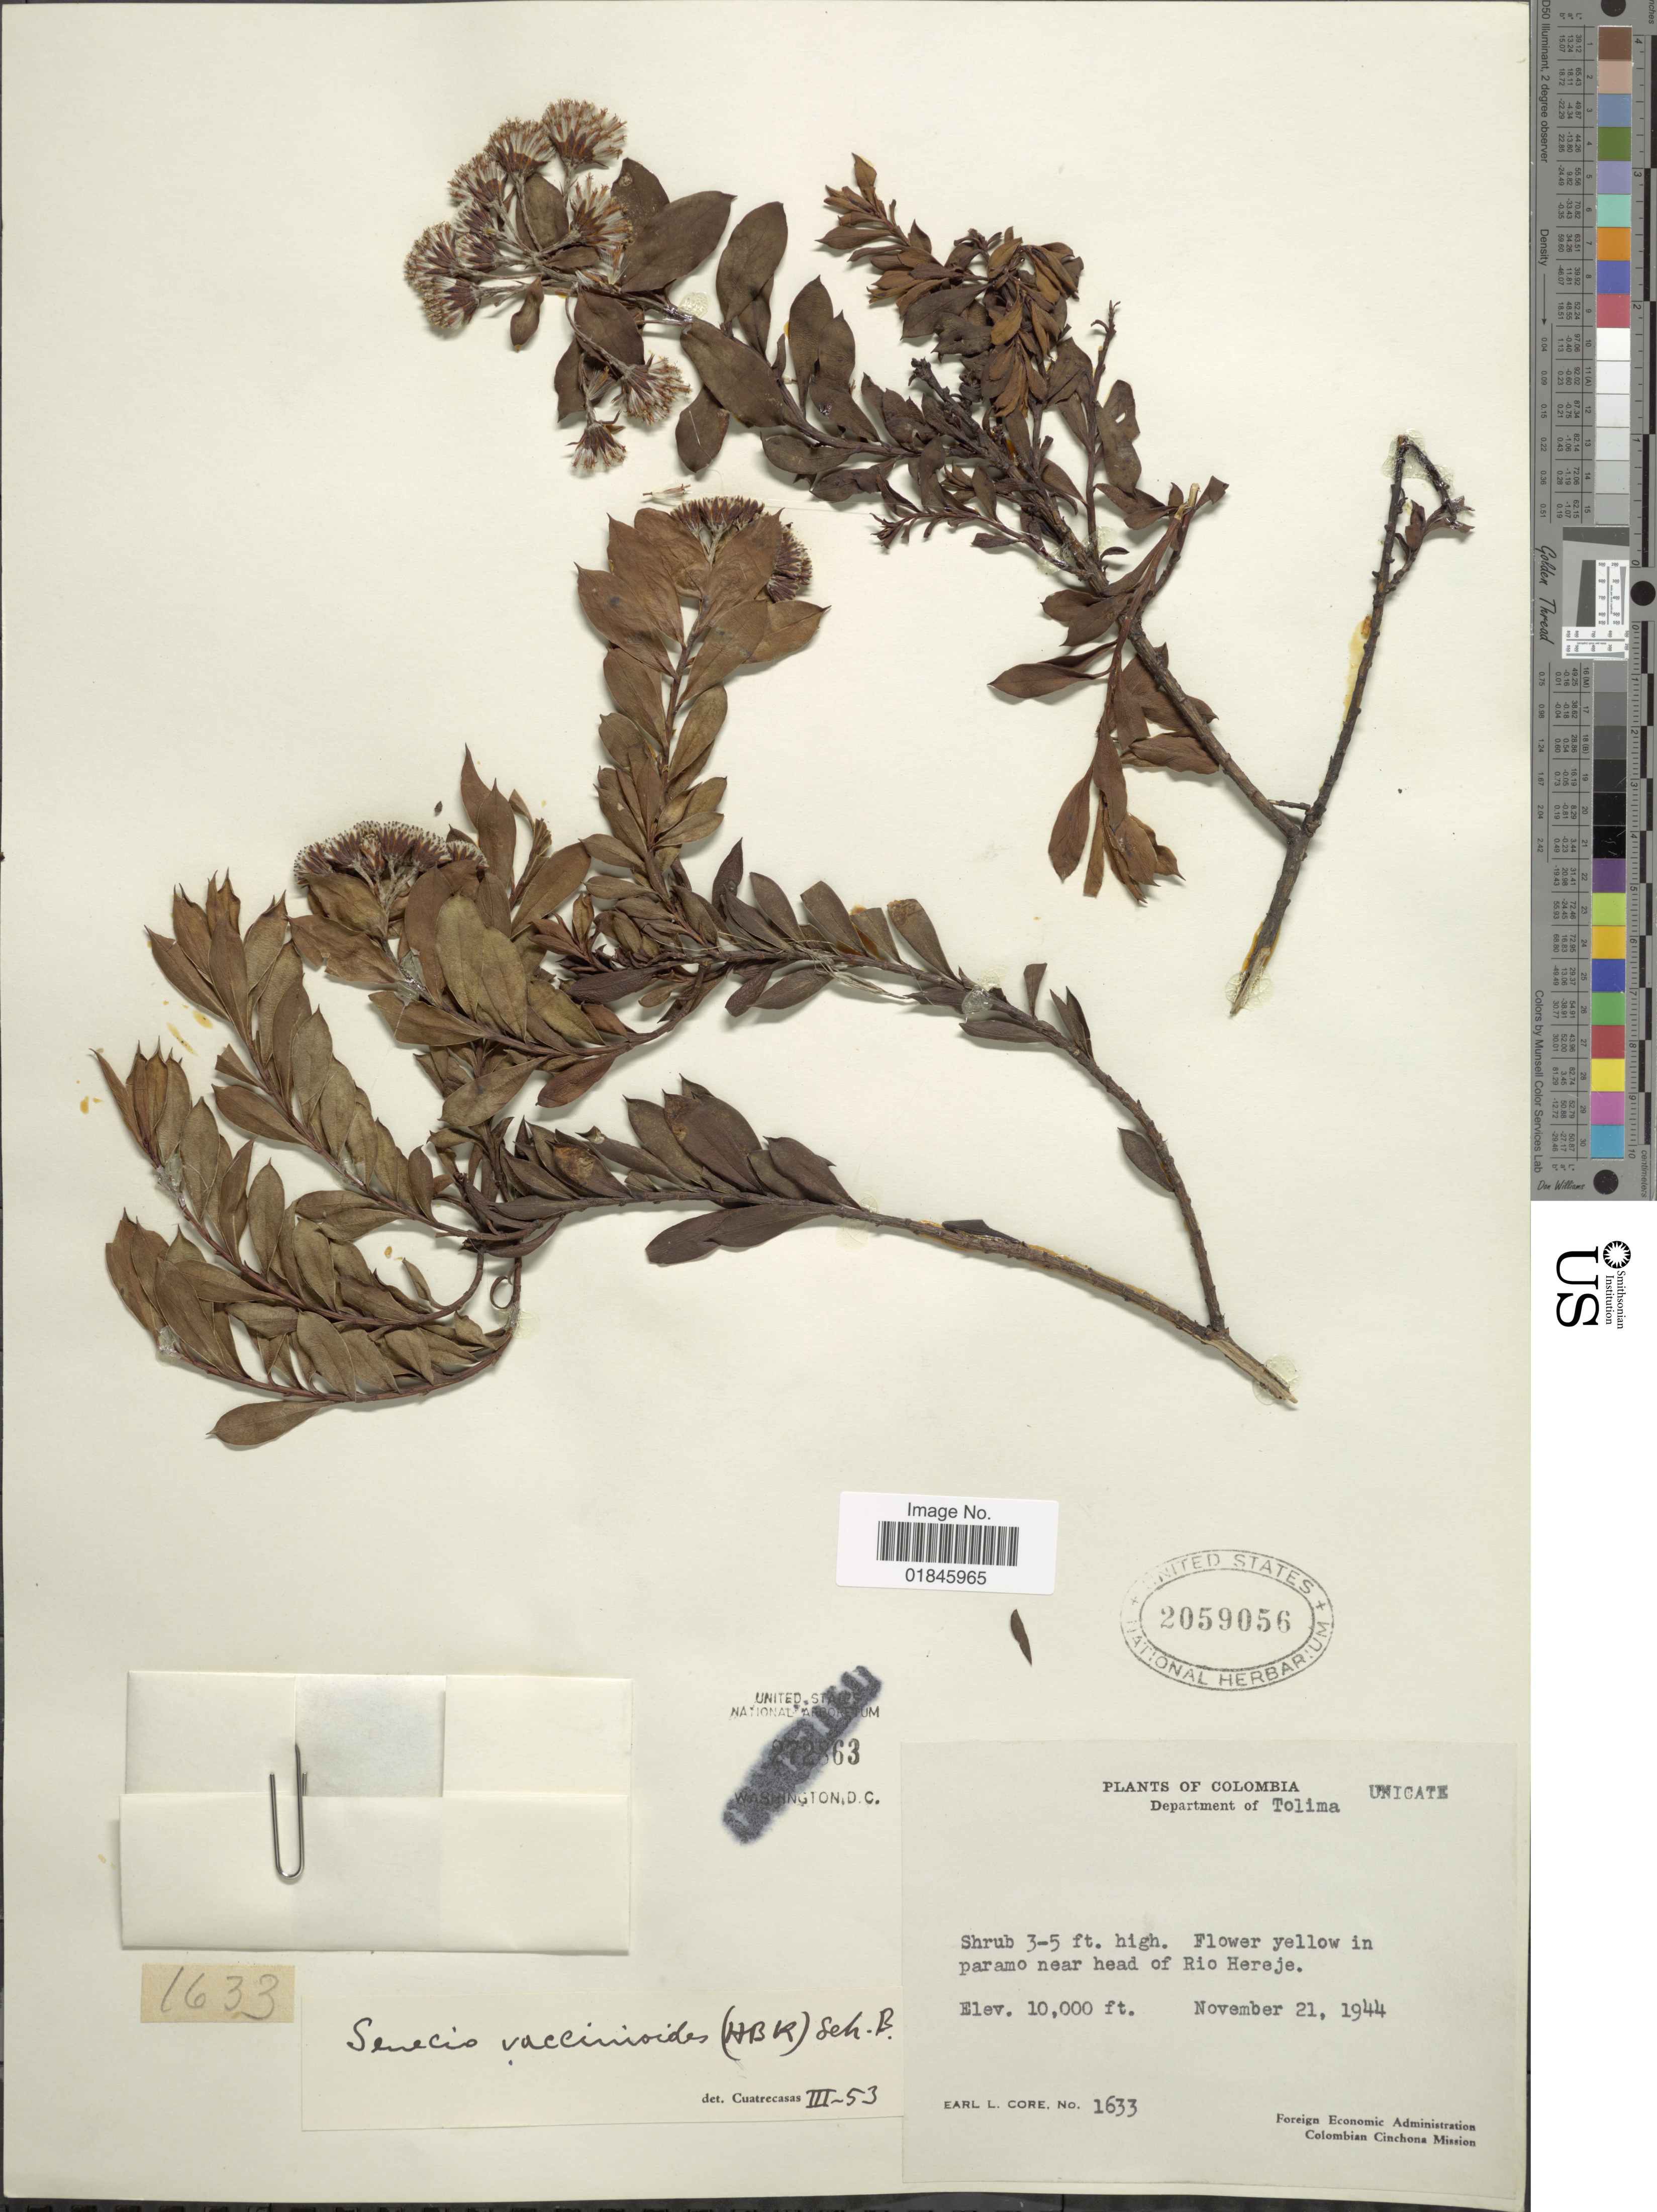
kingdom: Plantae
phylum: Tracheophyta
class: Magnoliopsida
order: Asterales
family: Asteraceae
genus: Pentacalia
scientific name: Pentacalia vaccinioides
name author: (Kunth) Cuatrec.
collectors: E. L. Core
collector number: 1633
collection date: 1944-11-21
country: Colombia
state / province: Tolima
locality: Department of Tolima. Paramo near head of Rio Hereje.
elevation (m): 3048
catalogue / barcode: US 2059056